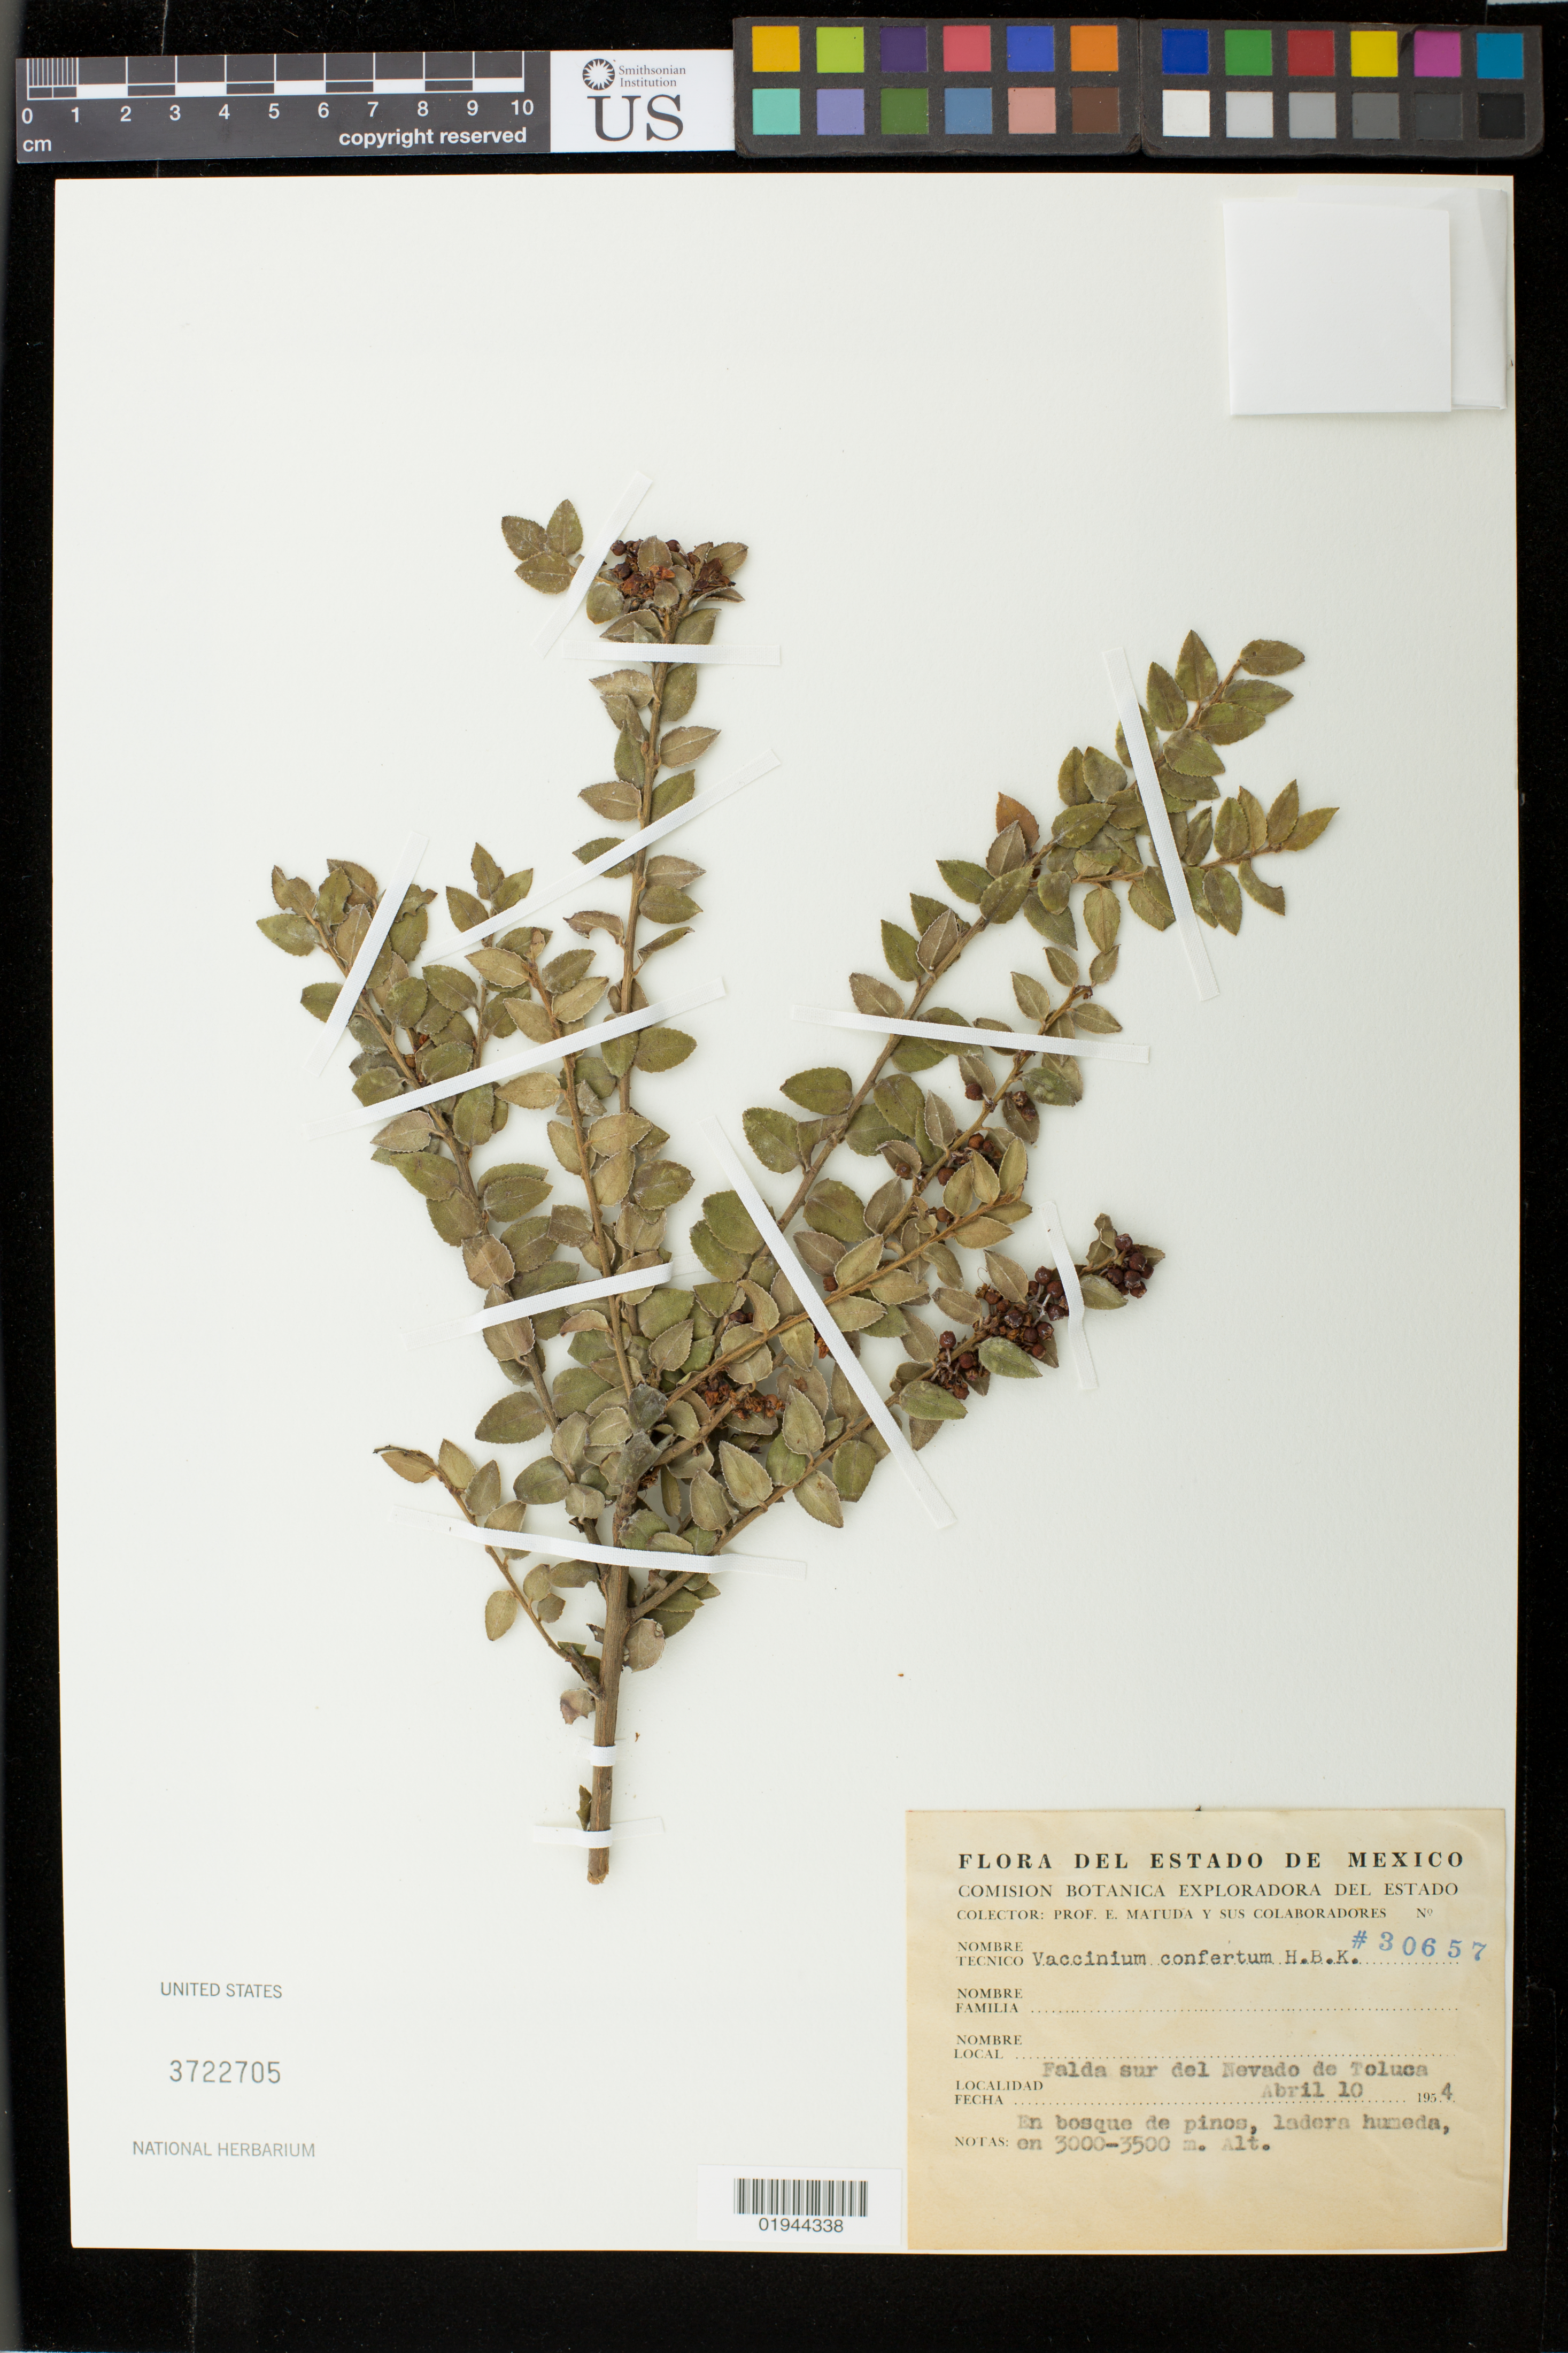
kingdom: Plantae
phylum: Tracheophyta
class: Magnoliopsida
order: Ericales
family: Ericaceae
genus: Vaccinium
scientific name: Vaccinium confertum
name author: Kunth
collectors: E. Matuda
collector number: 30657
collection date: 1954-04-10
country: Mexico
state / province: México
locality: Falda sur del Nevado de Toluca.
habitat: En bosque de pinos, ladera humeda.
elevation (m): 3000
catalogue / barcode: US 3722705